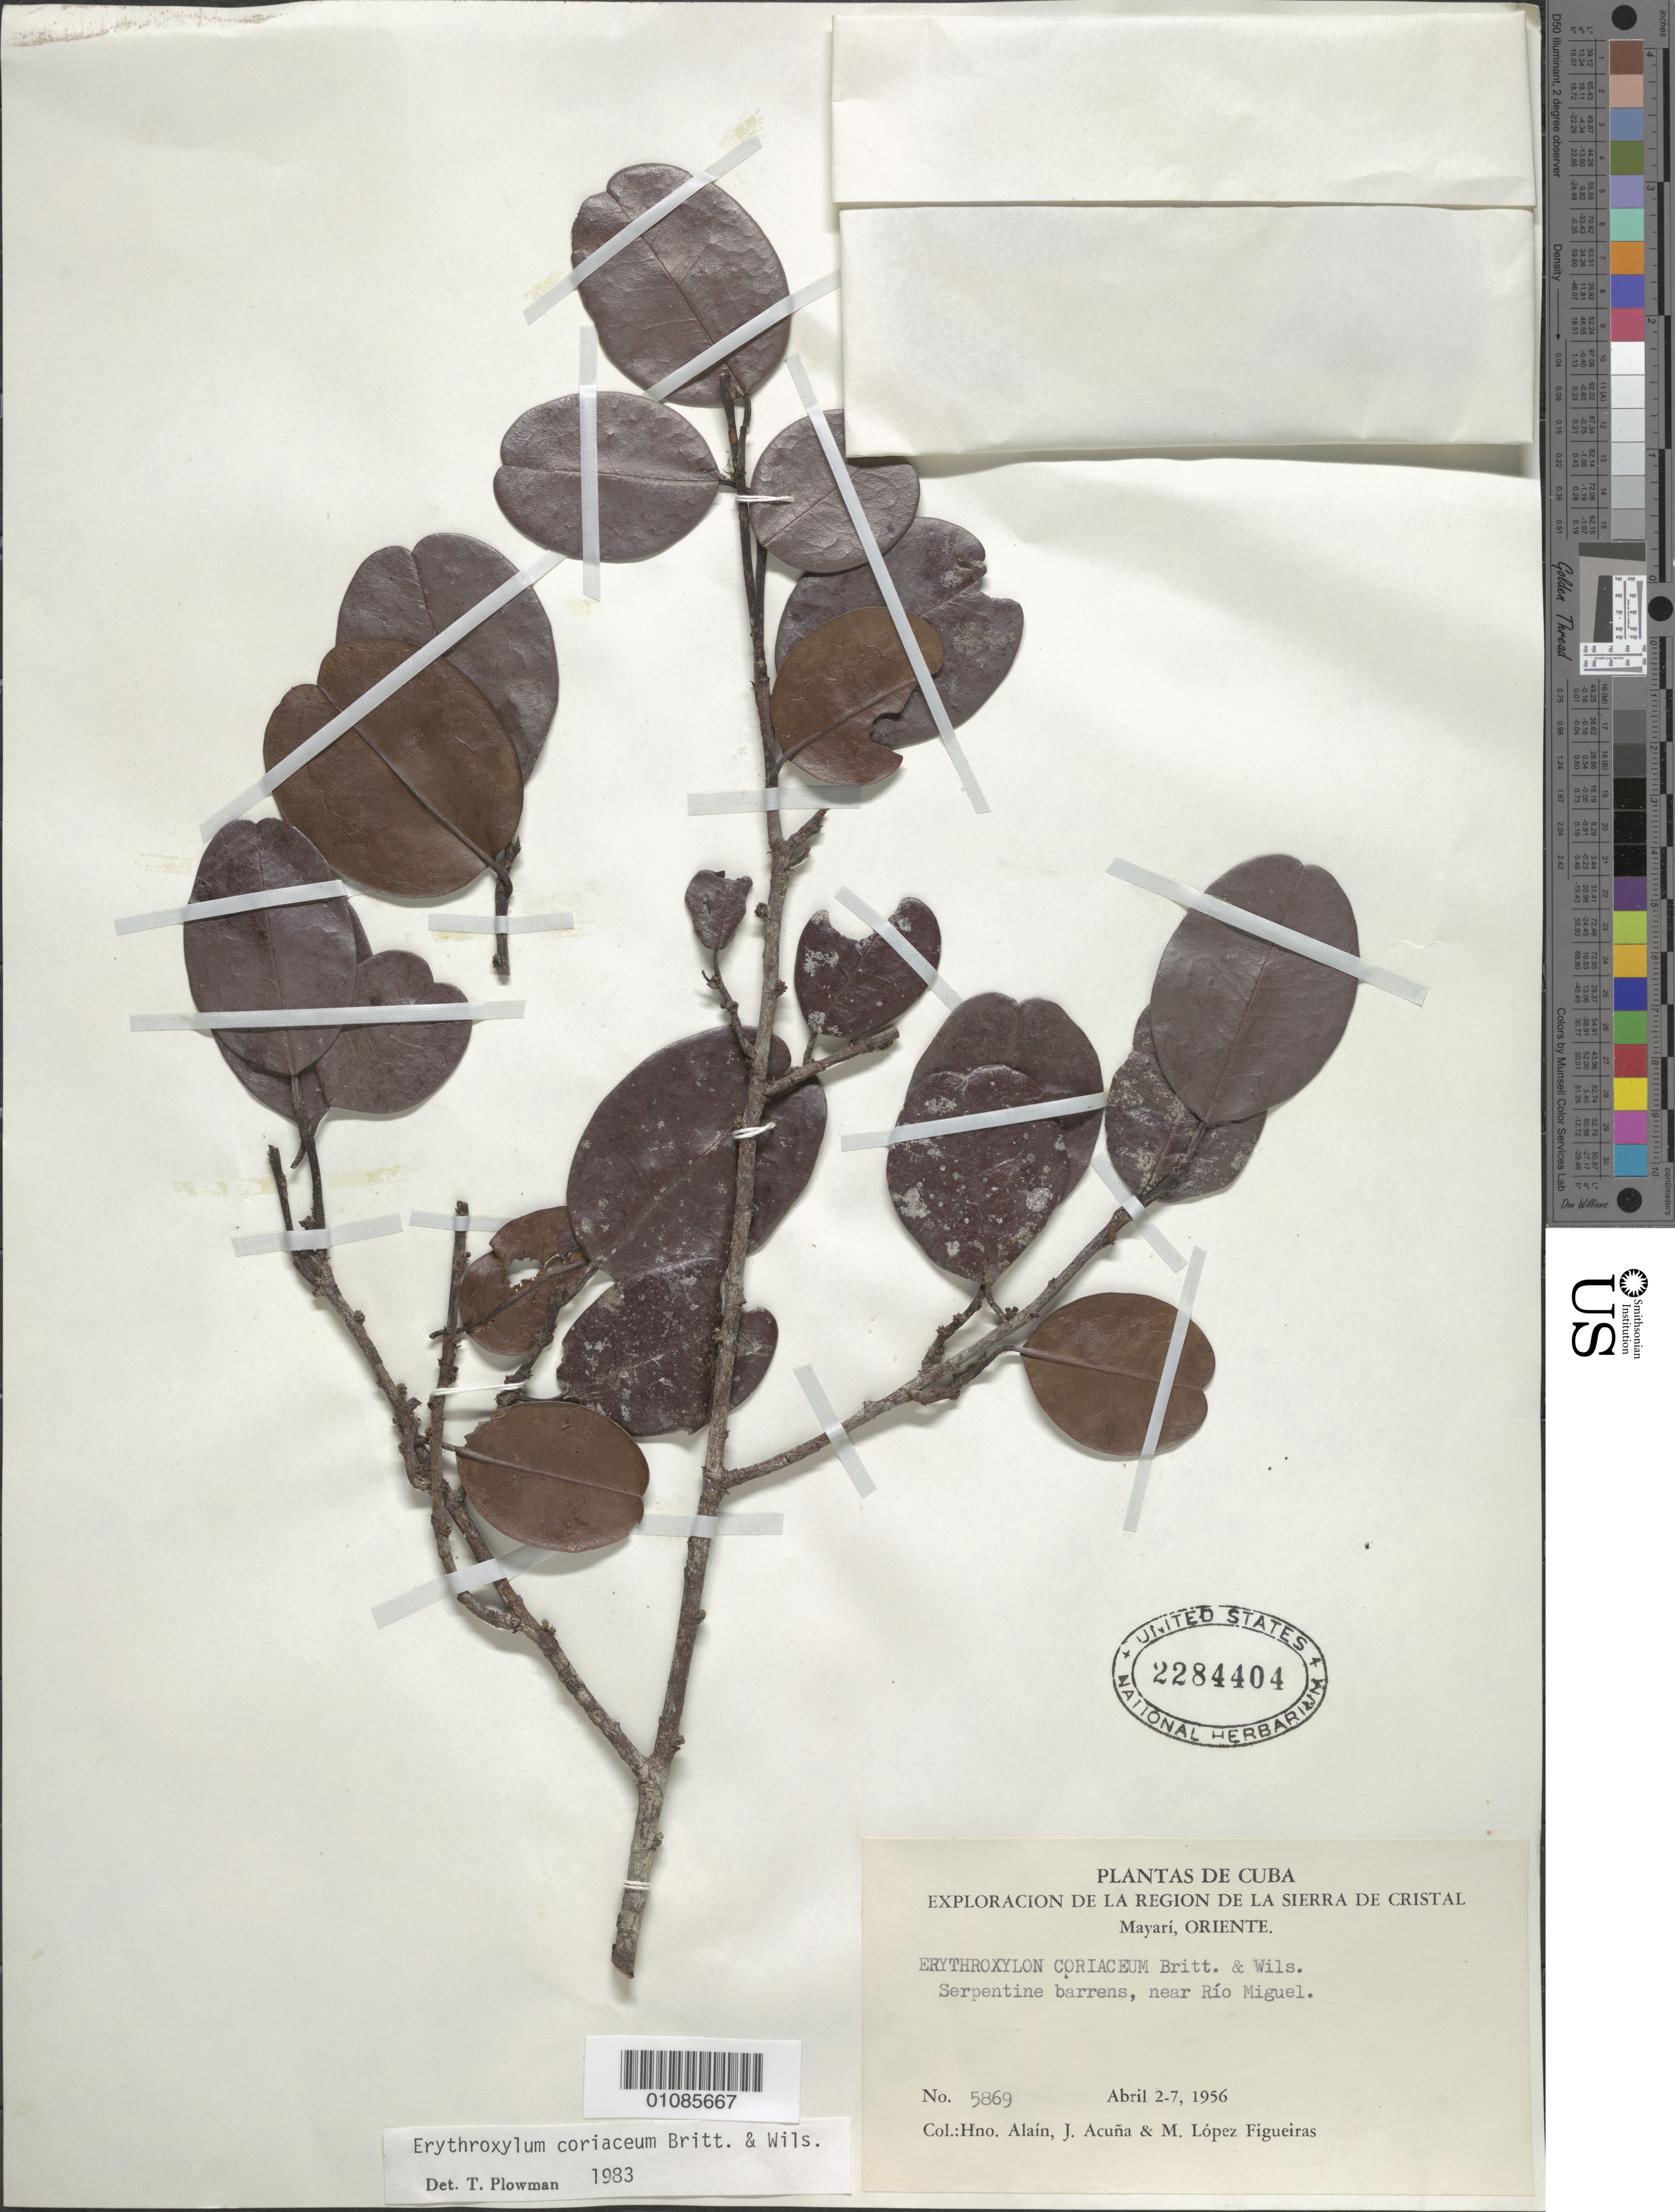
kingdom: Plantae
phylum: Tracheophyta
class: Magnoliopsida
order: Malpighiales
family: Erythroxylaceae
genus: Erythroxylum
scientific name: Erythroxylum confusum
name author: Britton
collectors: J. Acuña & M. López Figueiras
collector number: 5869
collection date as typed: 02 Apr 1956 to 07 Apr 1956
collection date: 1956-04-02/1956-04-07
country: Cuba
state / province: Oriente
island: Cuba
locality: Near Rio Miguel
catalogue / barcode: US 2284404